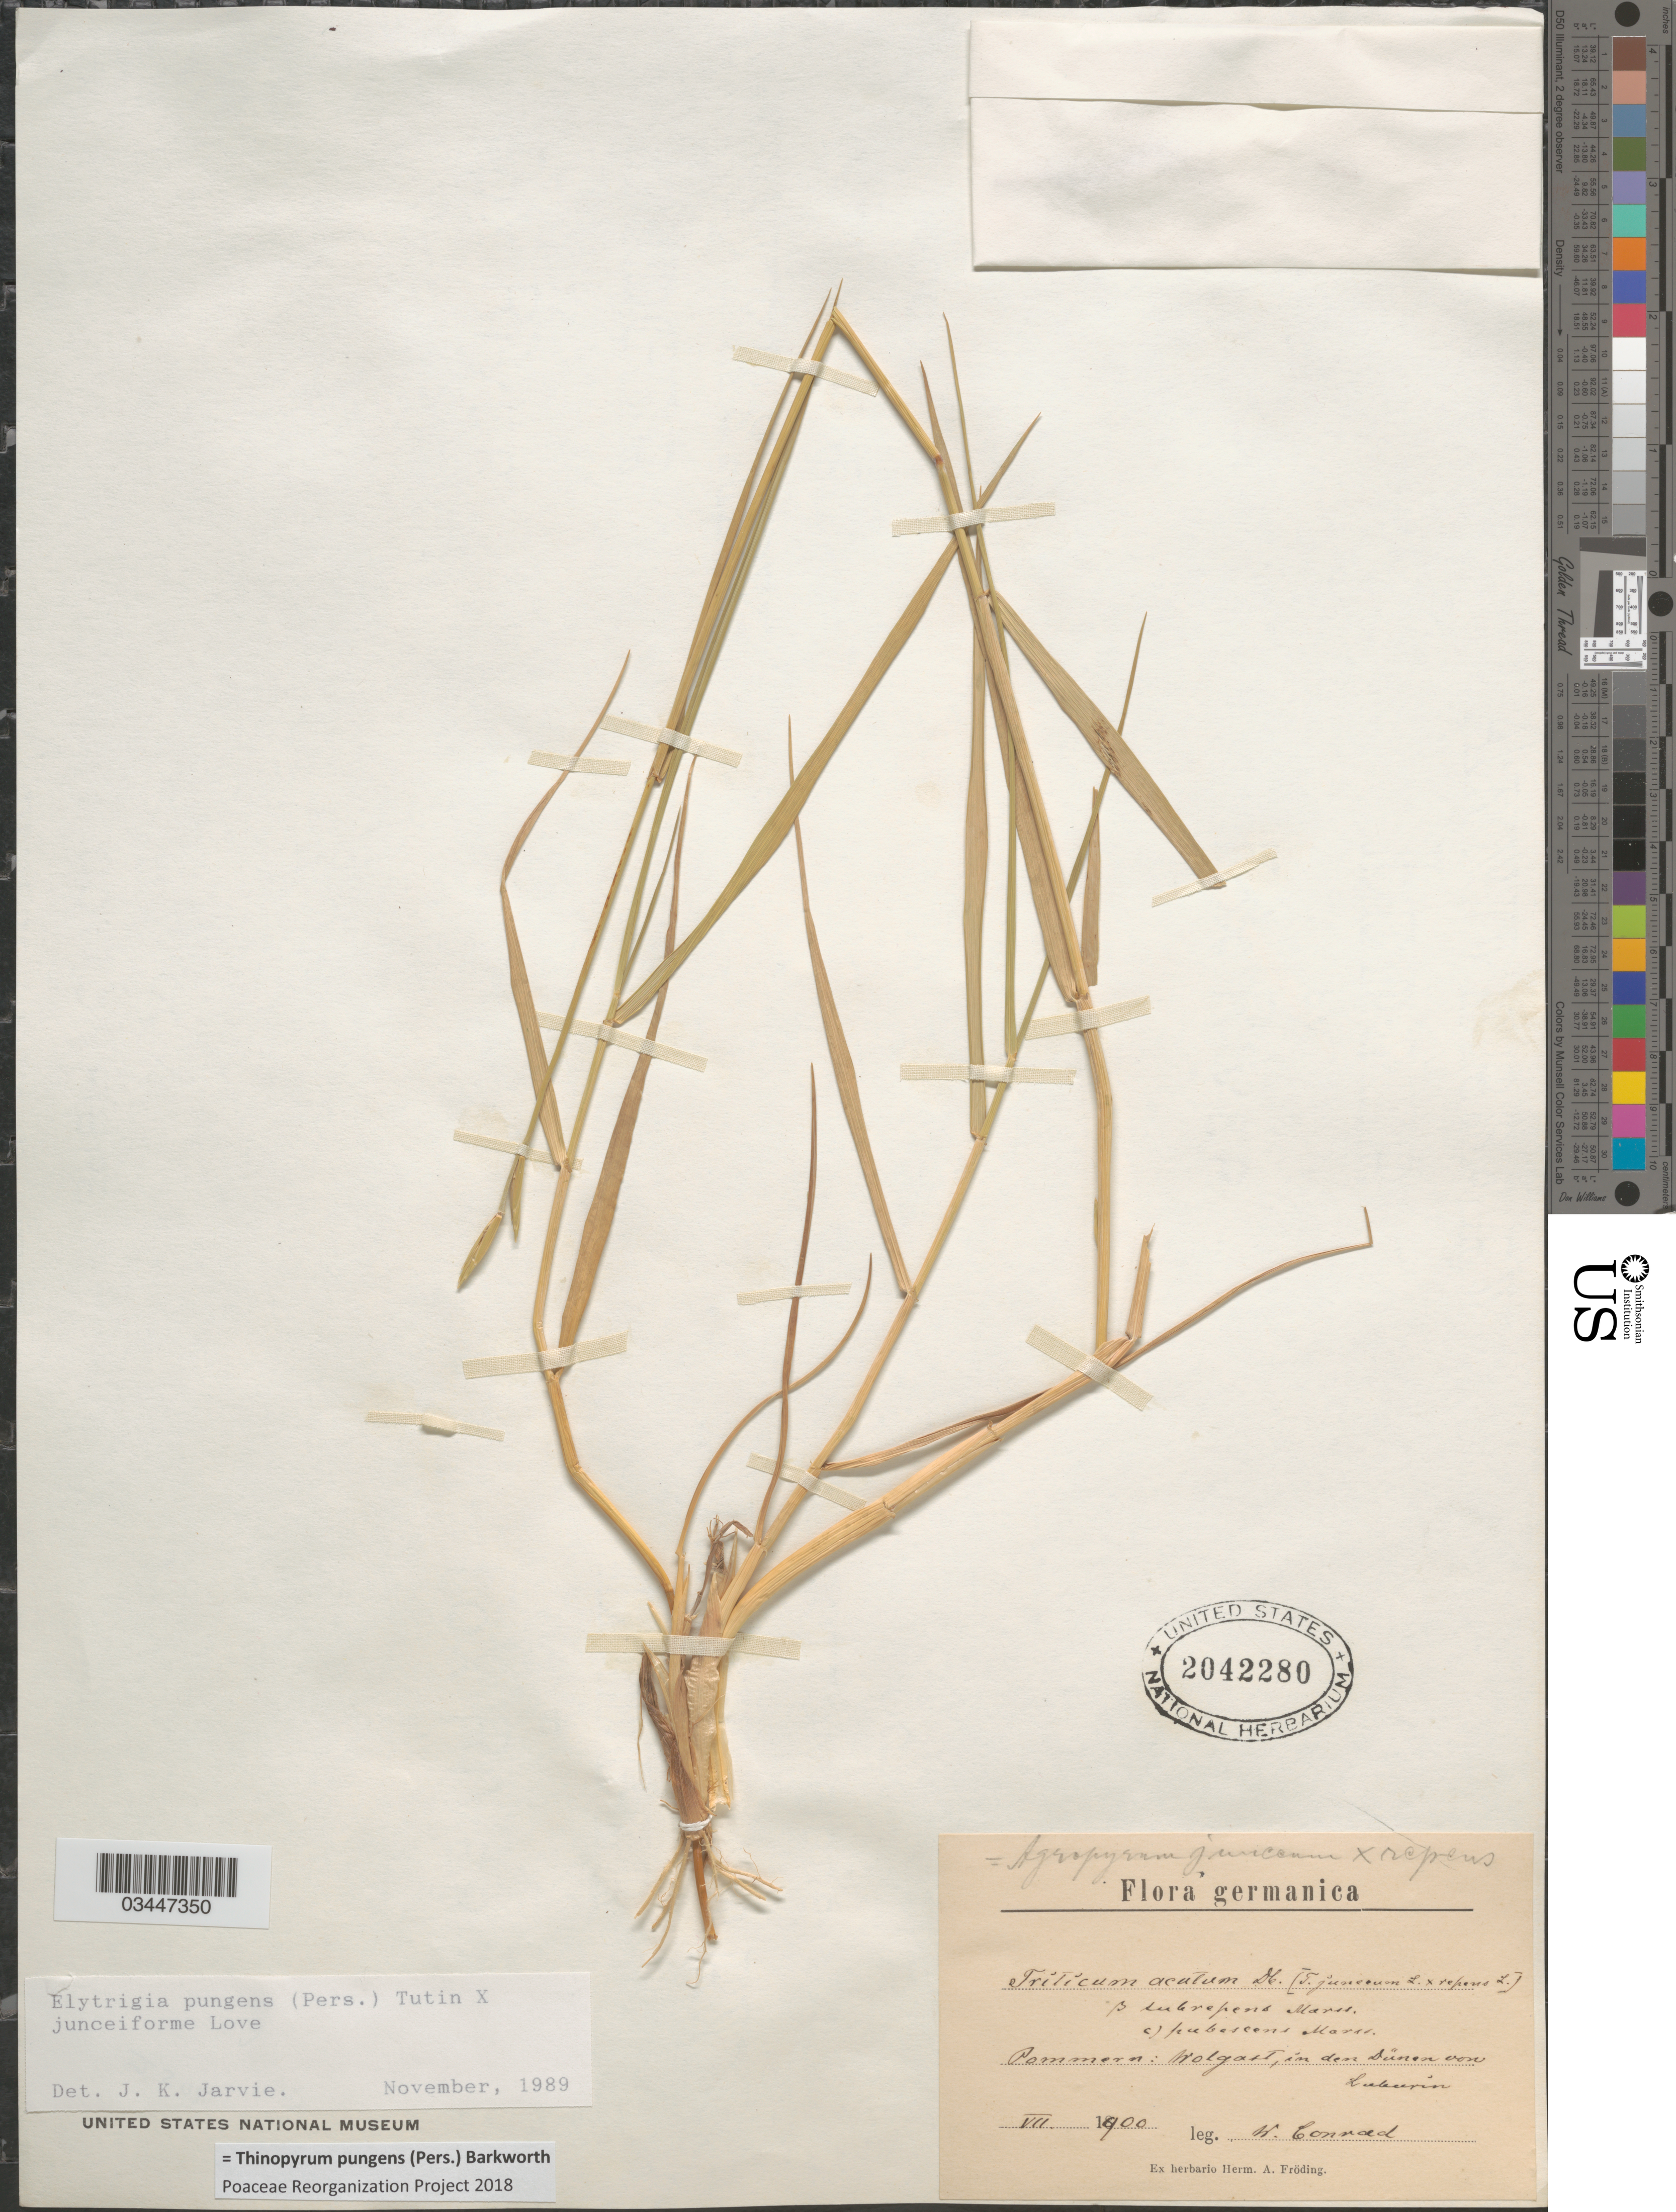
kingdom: Plantae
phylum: Tracheophyta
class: Liliopsida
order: Poales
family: Poaceae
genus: Thinopyrum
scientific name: Thinopyrum pungens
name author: (Pers.) Barkworth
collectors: W. Conrad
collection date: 1900-07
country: Germany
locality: Pommern: Wolgart, in den Dünen von Lubmin.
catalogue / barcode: US 2042280